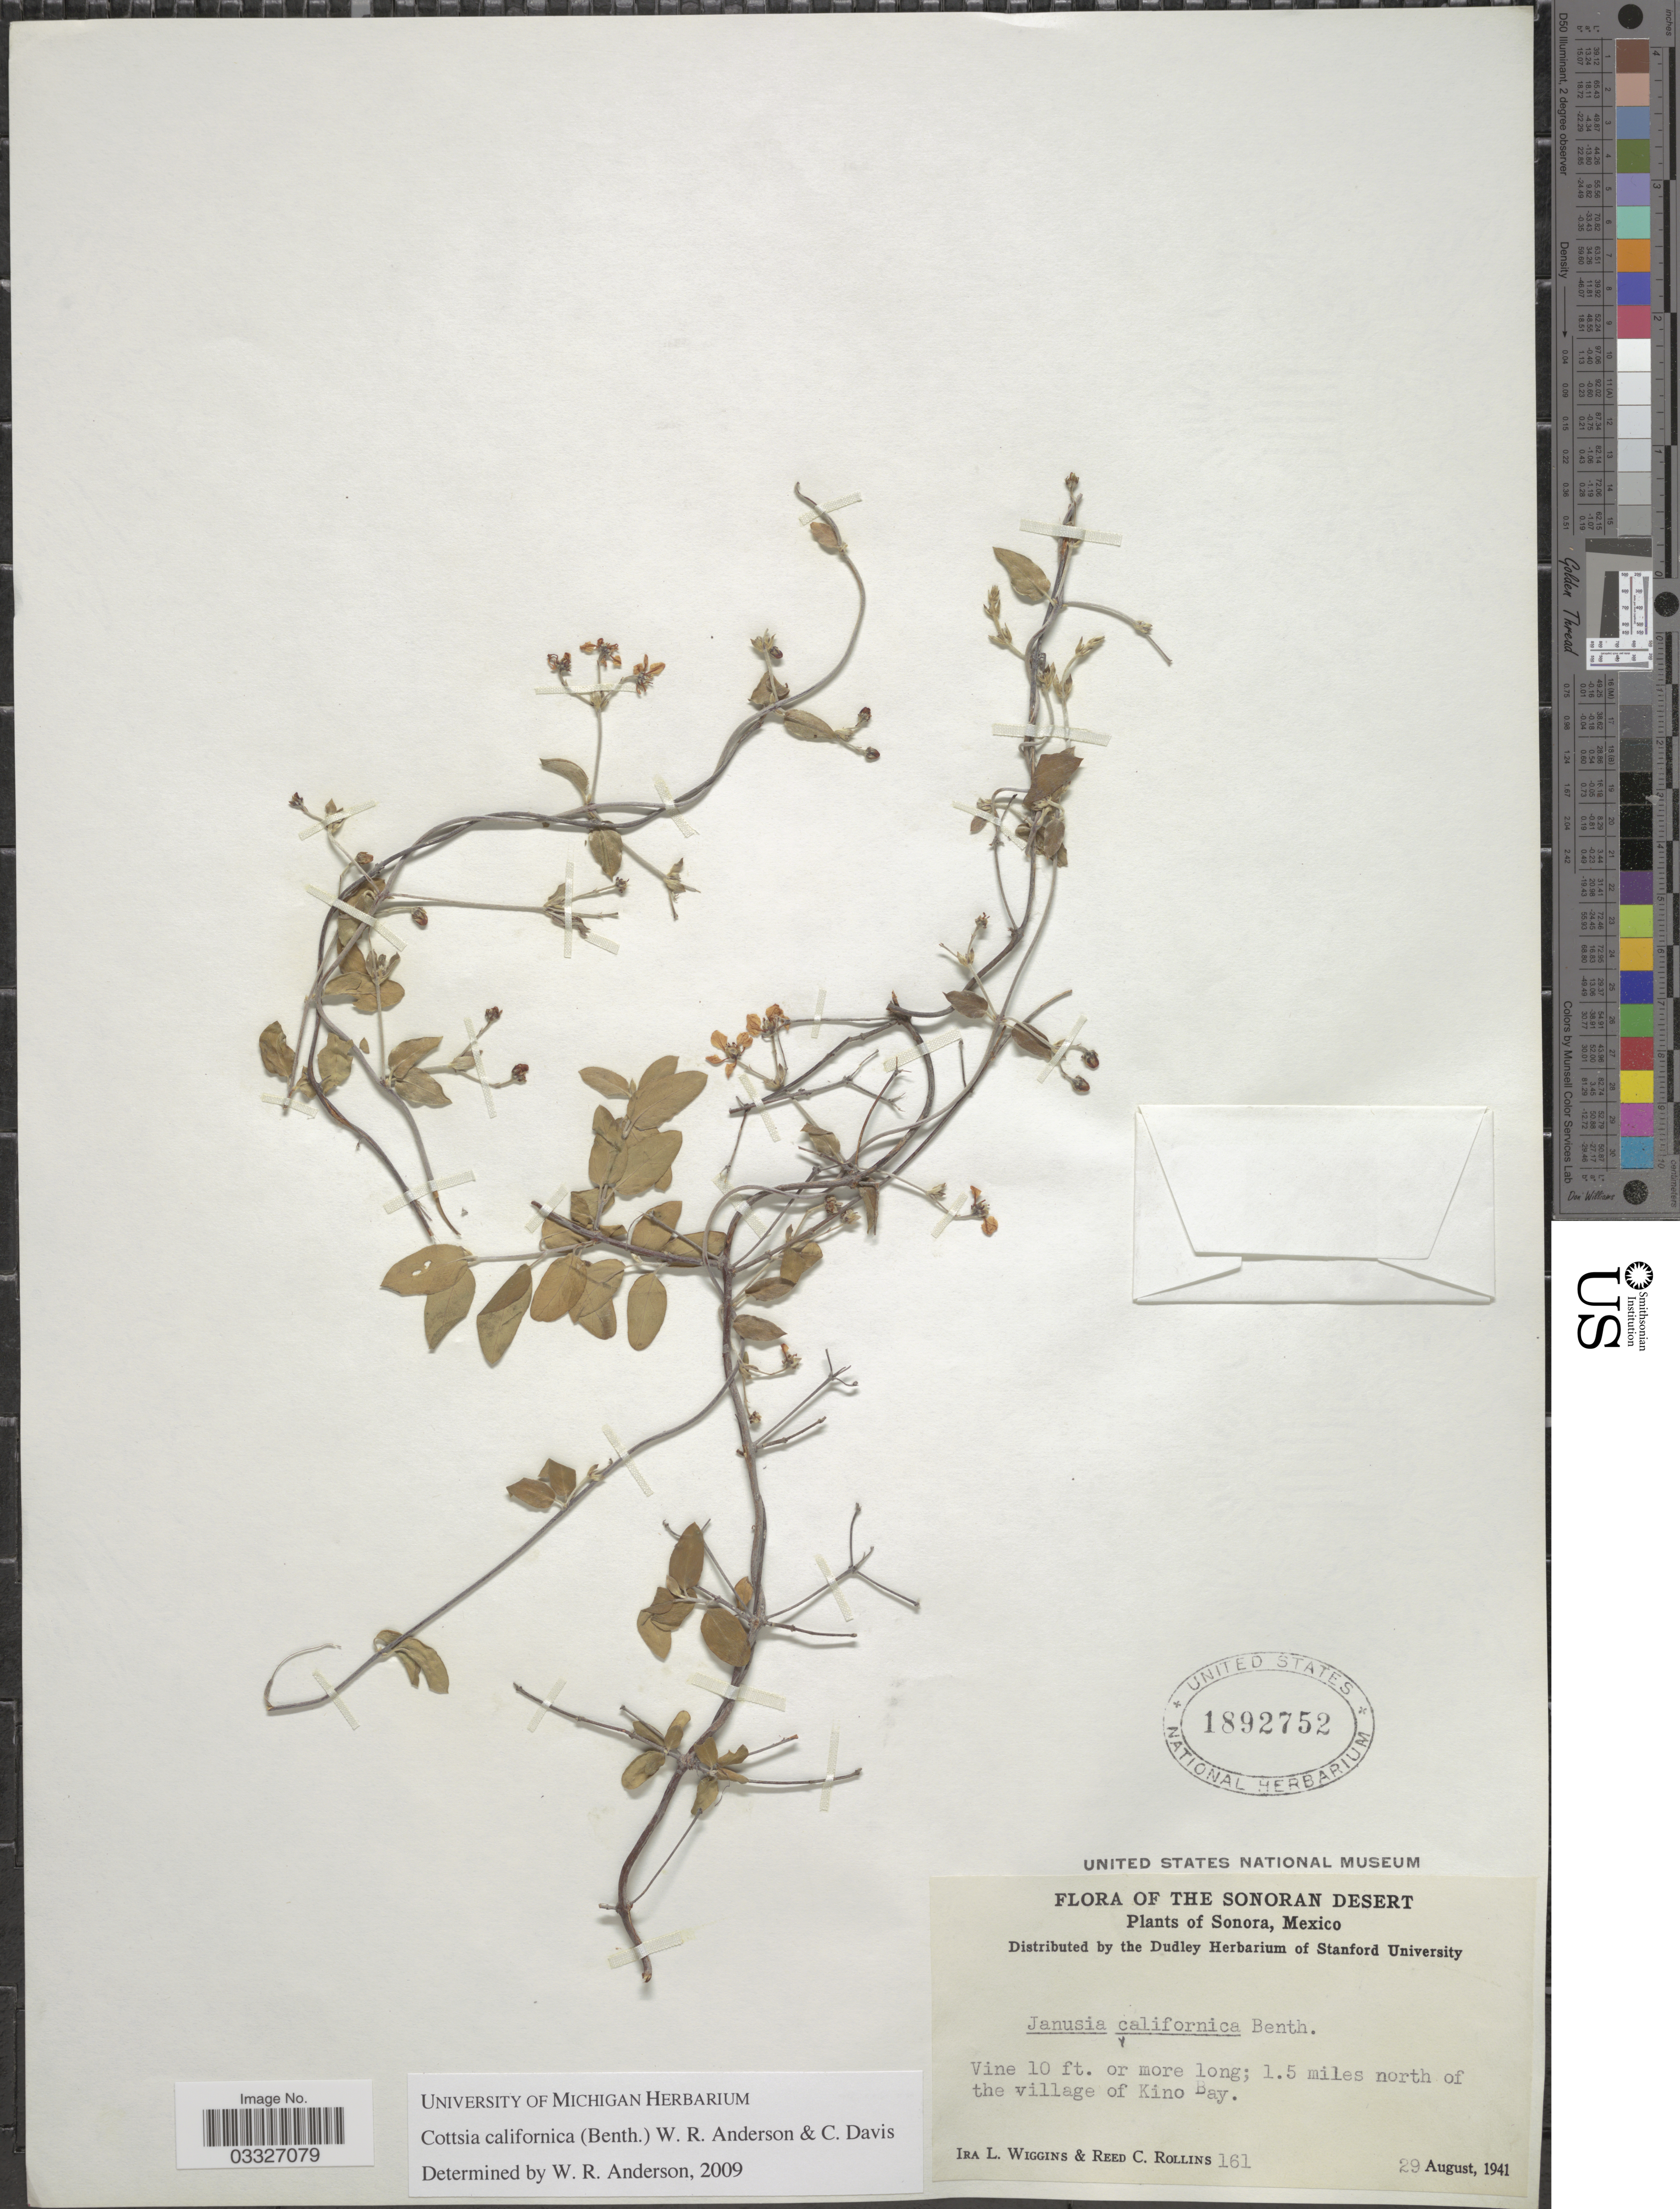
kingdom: Plantae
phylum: Tracheophyta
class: Magnoliopsida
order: Malpighiales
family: Malpighiaceae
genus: Cottsia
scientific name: Cottsia californica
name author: (Benth.) W.R. Anderson & C. Davis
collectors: I. L. Wiggins & R. C. Rollins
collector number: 161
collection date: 1941-08-29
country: Mexico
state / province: Sonora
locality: The Sonoran Desert. 1.5 miles north of the village of Kino Bay.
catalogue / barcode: US 1892752